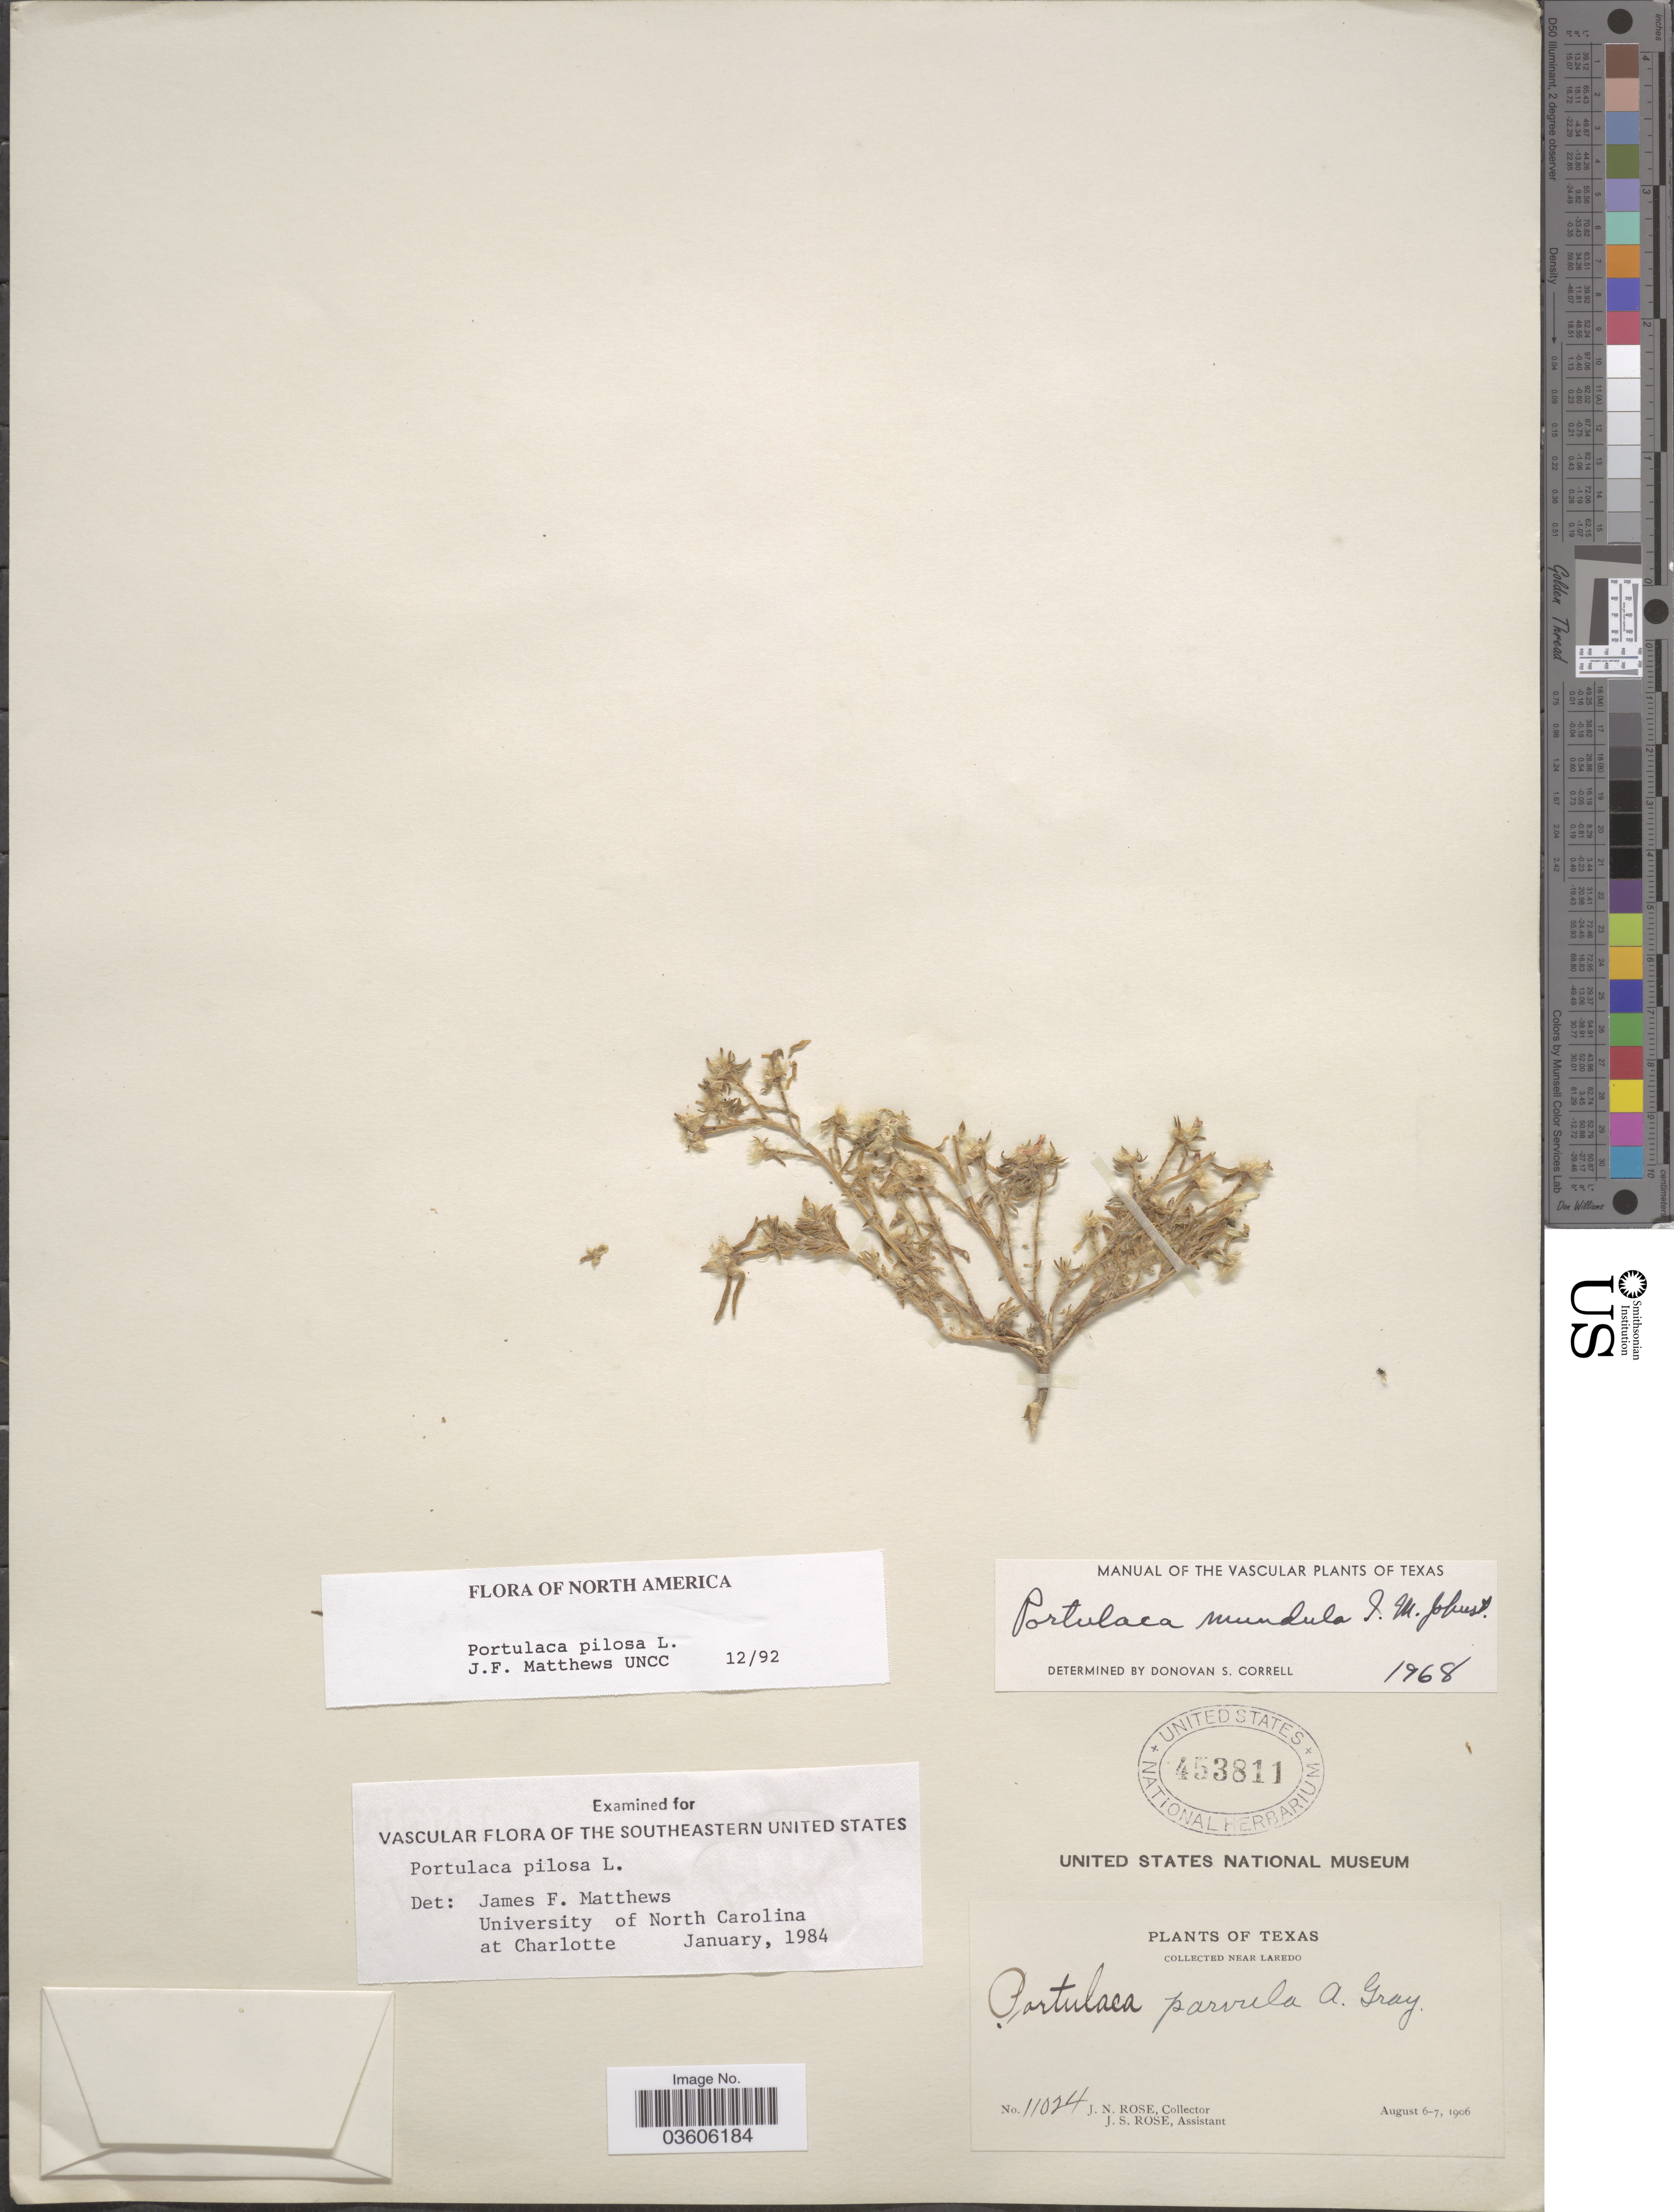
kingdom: Plantae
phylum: Tracheophyta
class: Magnoliopsida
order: Caryophyllales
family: Portulacaceae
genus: Portulaca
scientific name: Portulaca pilosa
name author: L.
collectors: J. N. Rose & J. S. Rose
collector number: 11024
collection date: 1906-08-06/1906-08-07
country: United States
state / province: Texas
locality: Near Laredo.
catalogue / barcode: US 453811